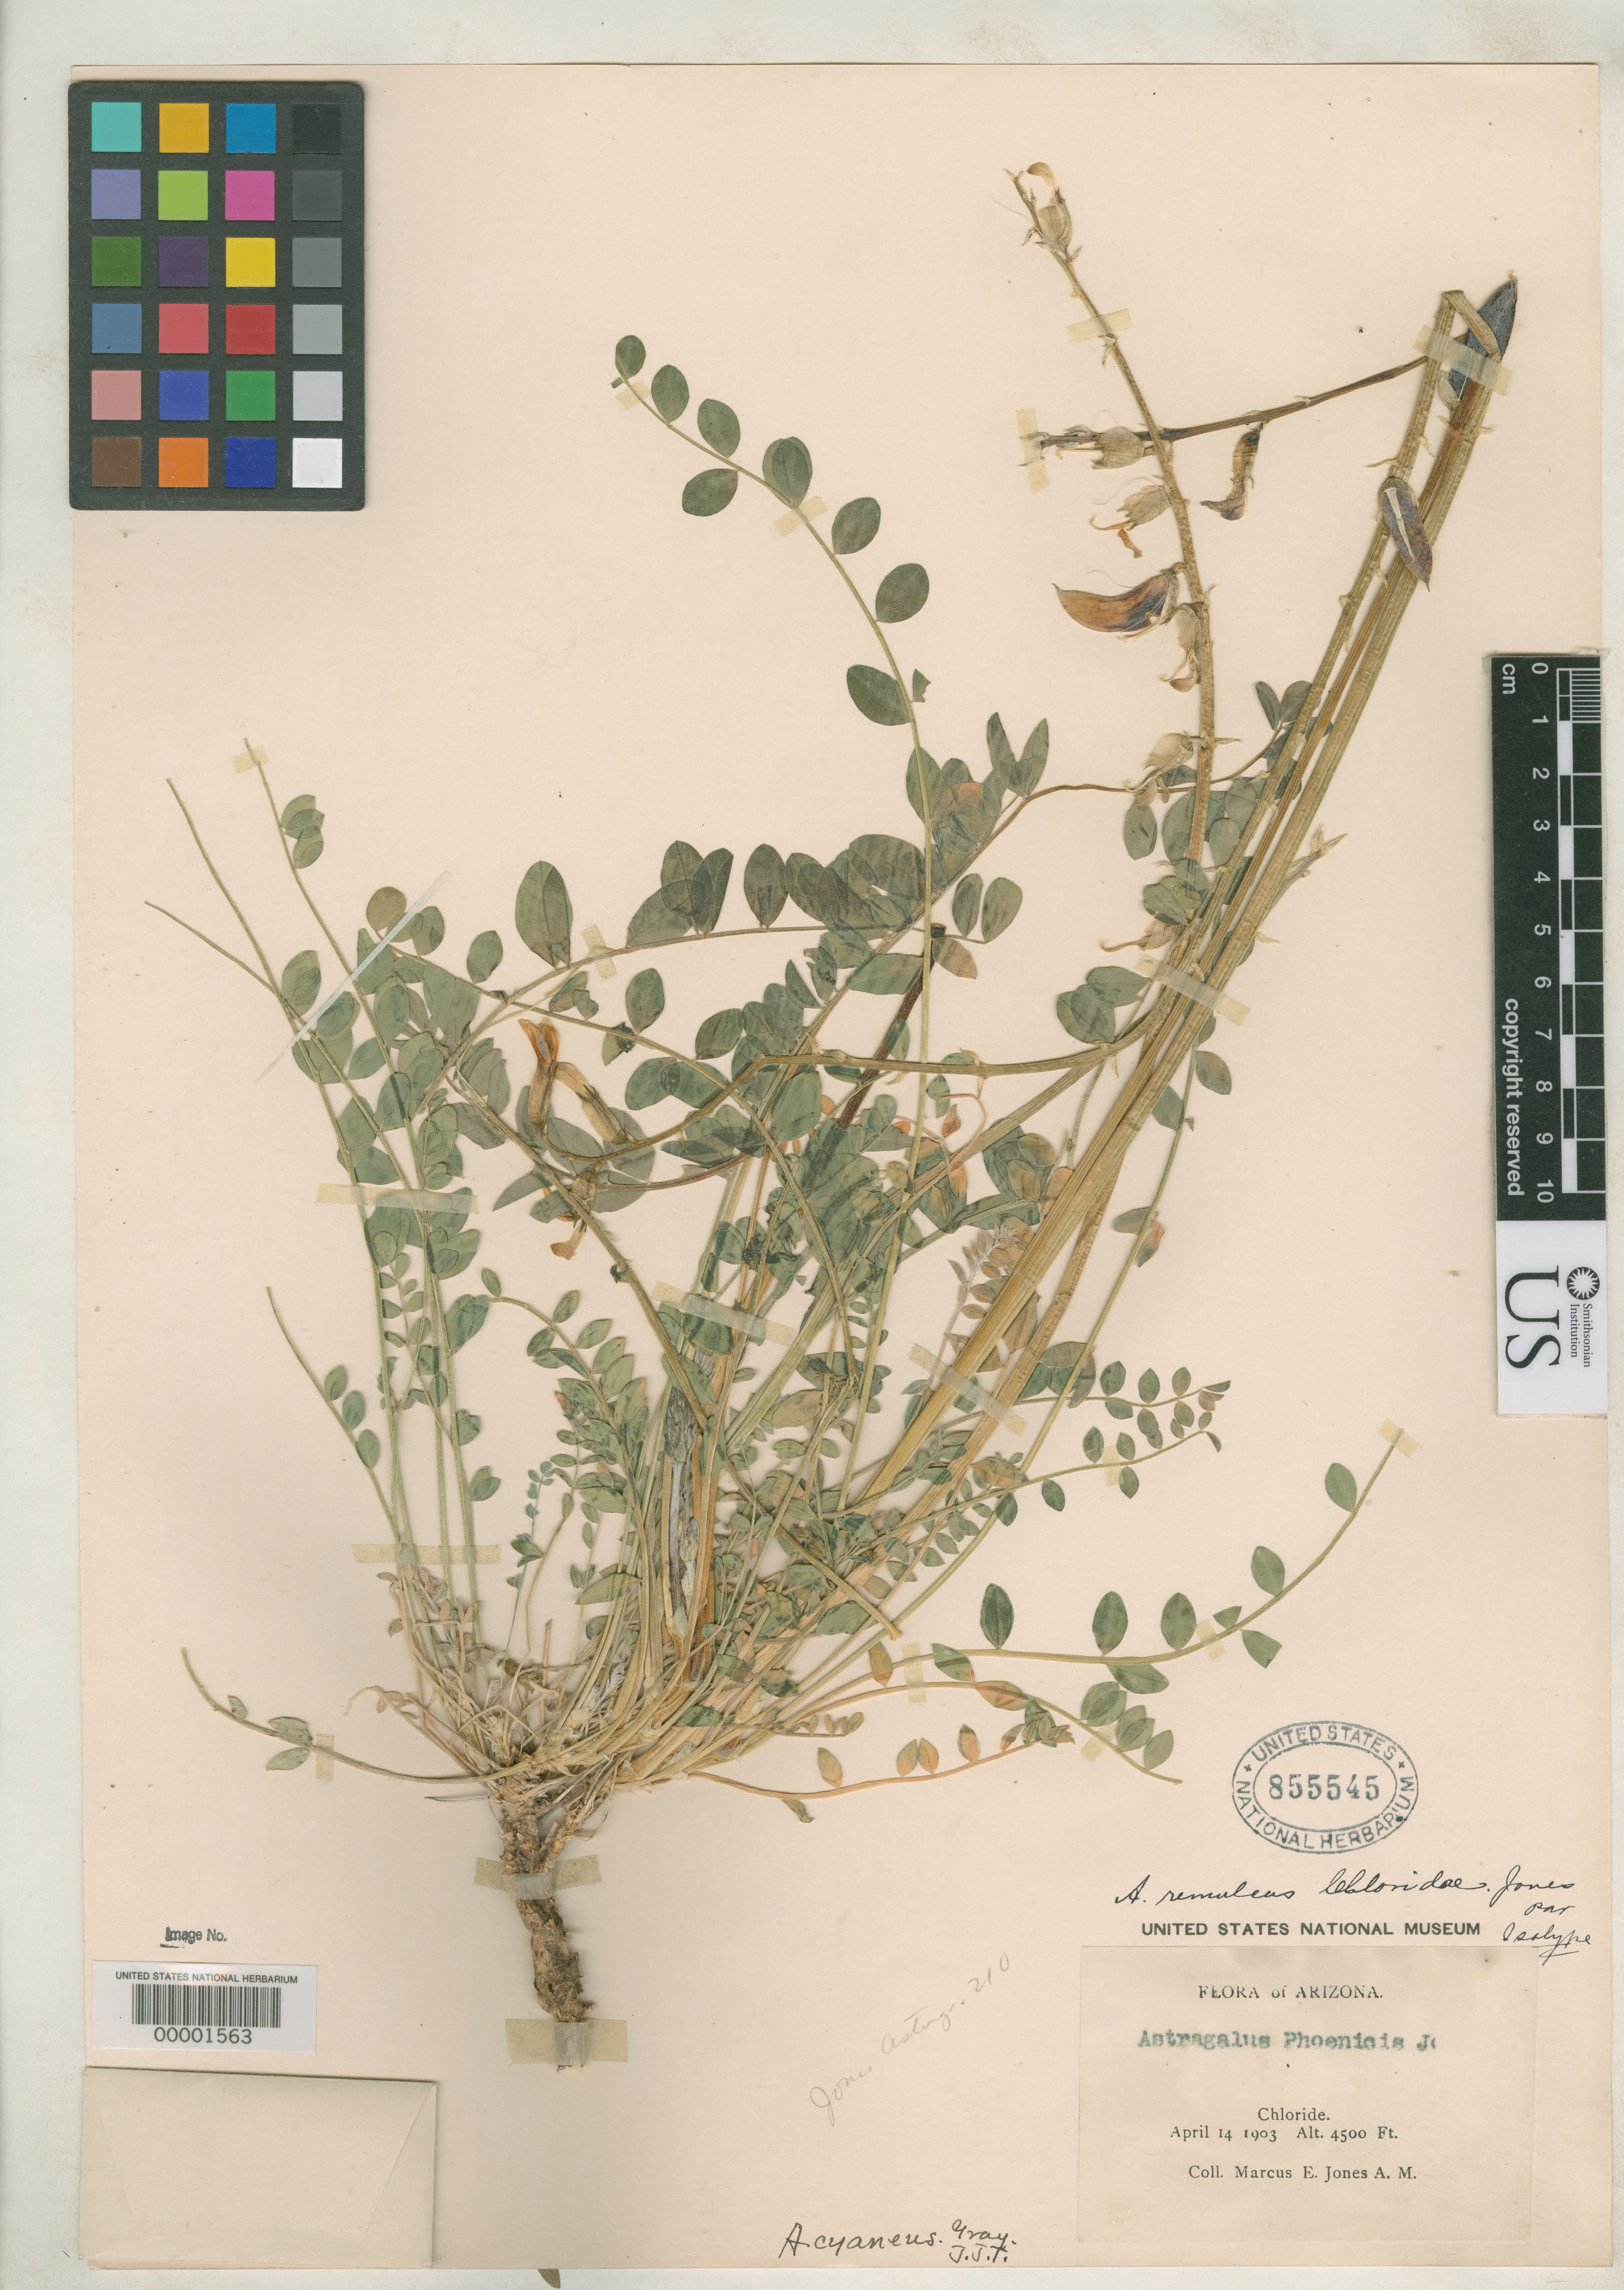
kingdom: Plantae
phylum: Tracheophyta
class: Magnoliopsida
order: Fabales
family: Fabaceae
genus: Astragalus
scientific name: Astragalus remulcus var. chloridae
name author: M.E. Jones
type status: Isotype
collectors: M. E. Jones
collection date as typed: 14 Apr 1903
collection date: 1903-04-14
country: United States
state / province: Arizona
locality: Chloride.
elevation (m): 1372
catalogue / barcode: US 855545